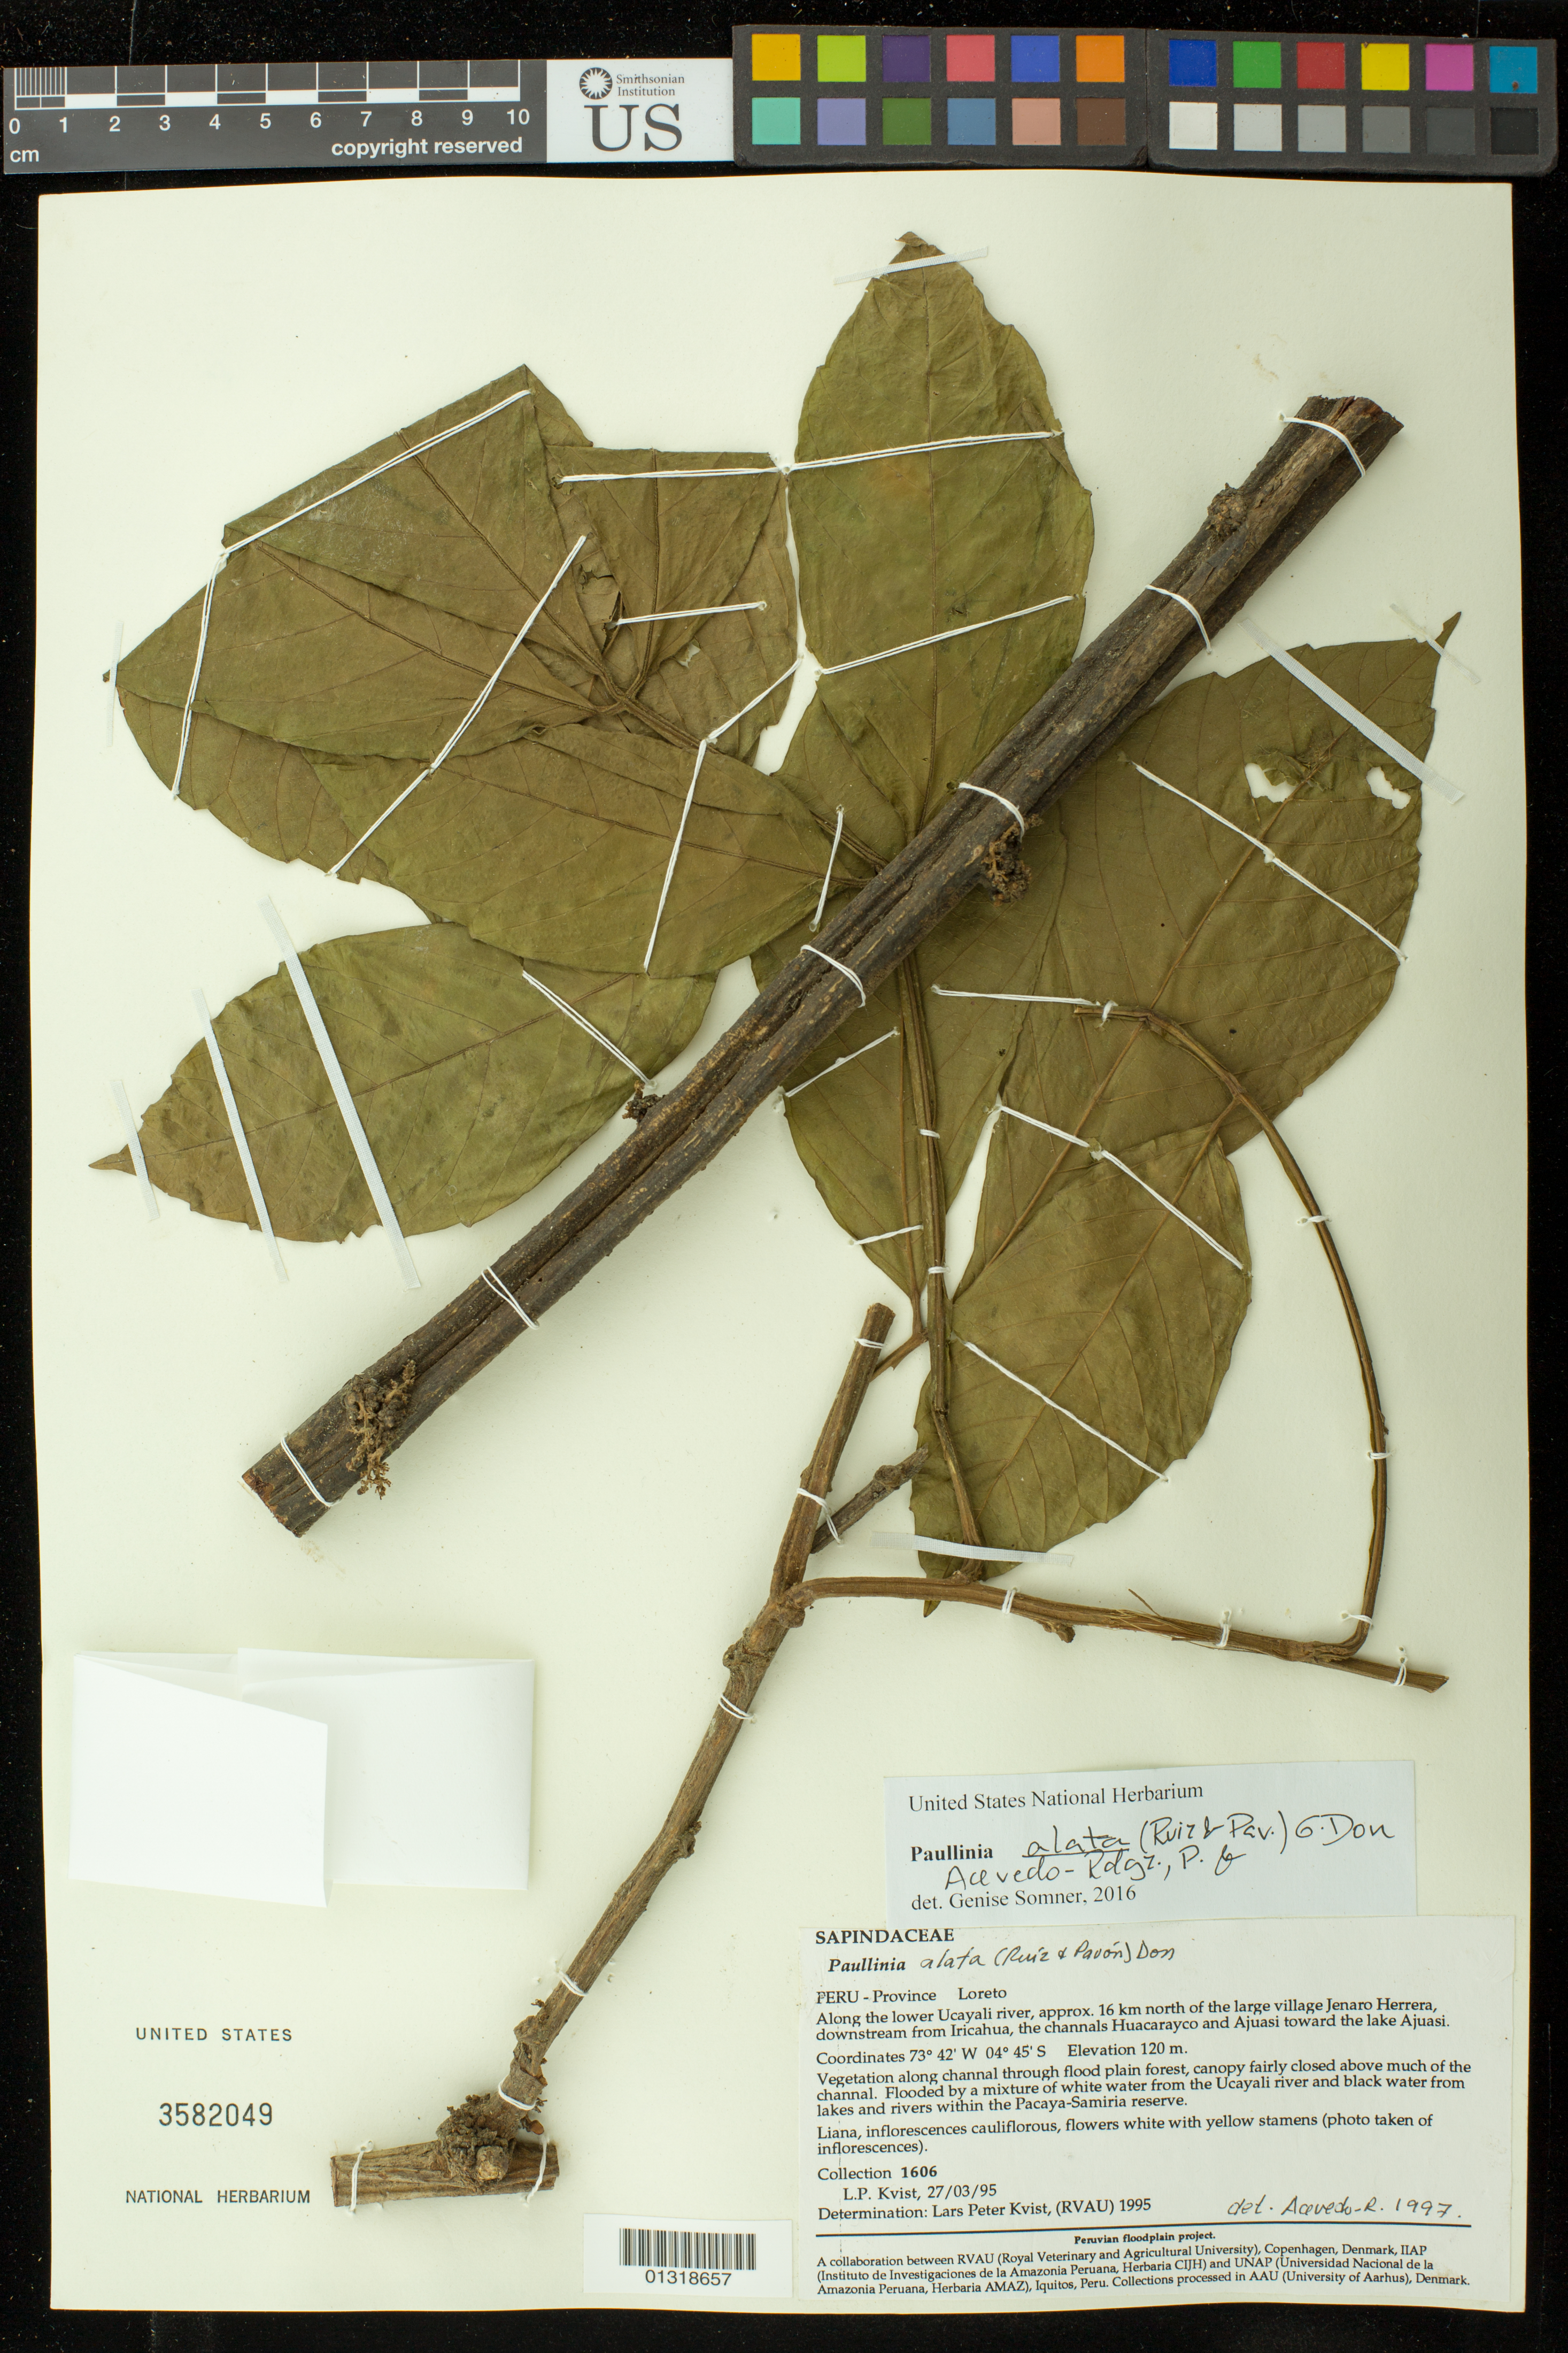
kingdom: Plantae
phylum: Tracheophyta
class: Magnoliopsida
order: Sapindales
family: Sapindaceae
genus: Paullinia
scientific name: Paullinia alata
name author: (Ruiz & Pav.) G. Don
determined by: Acevedo-Rodríguez, P.; Somner, G. V.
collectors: L. P. Kvist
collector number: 1606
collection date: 1995-03-27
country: Peru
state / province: Loreto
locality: Ucayali River, approx. 16 km N of the large village Jenaro Herrera, downstream from Iricahua, the channals Huacarayco and Ajuasi toward the lake Ajuasi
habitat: Vegetation along channal through flood plain forest, canopy fairly closed above much of the channal. Flooded by a mixture of white water from the Ucayali river and black water from lakes and rivers within the Pacaya-Samiria reserve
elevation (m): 120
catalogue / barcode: US 3582049